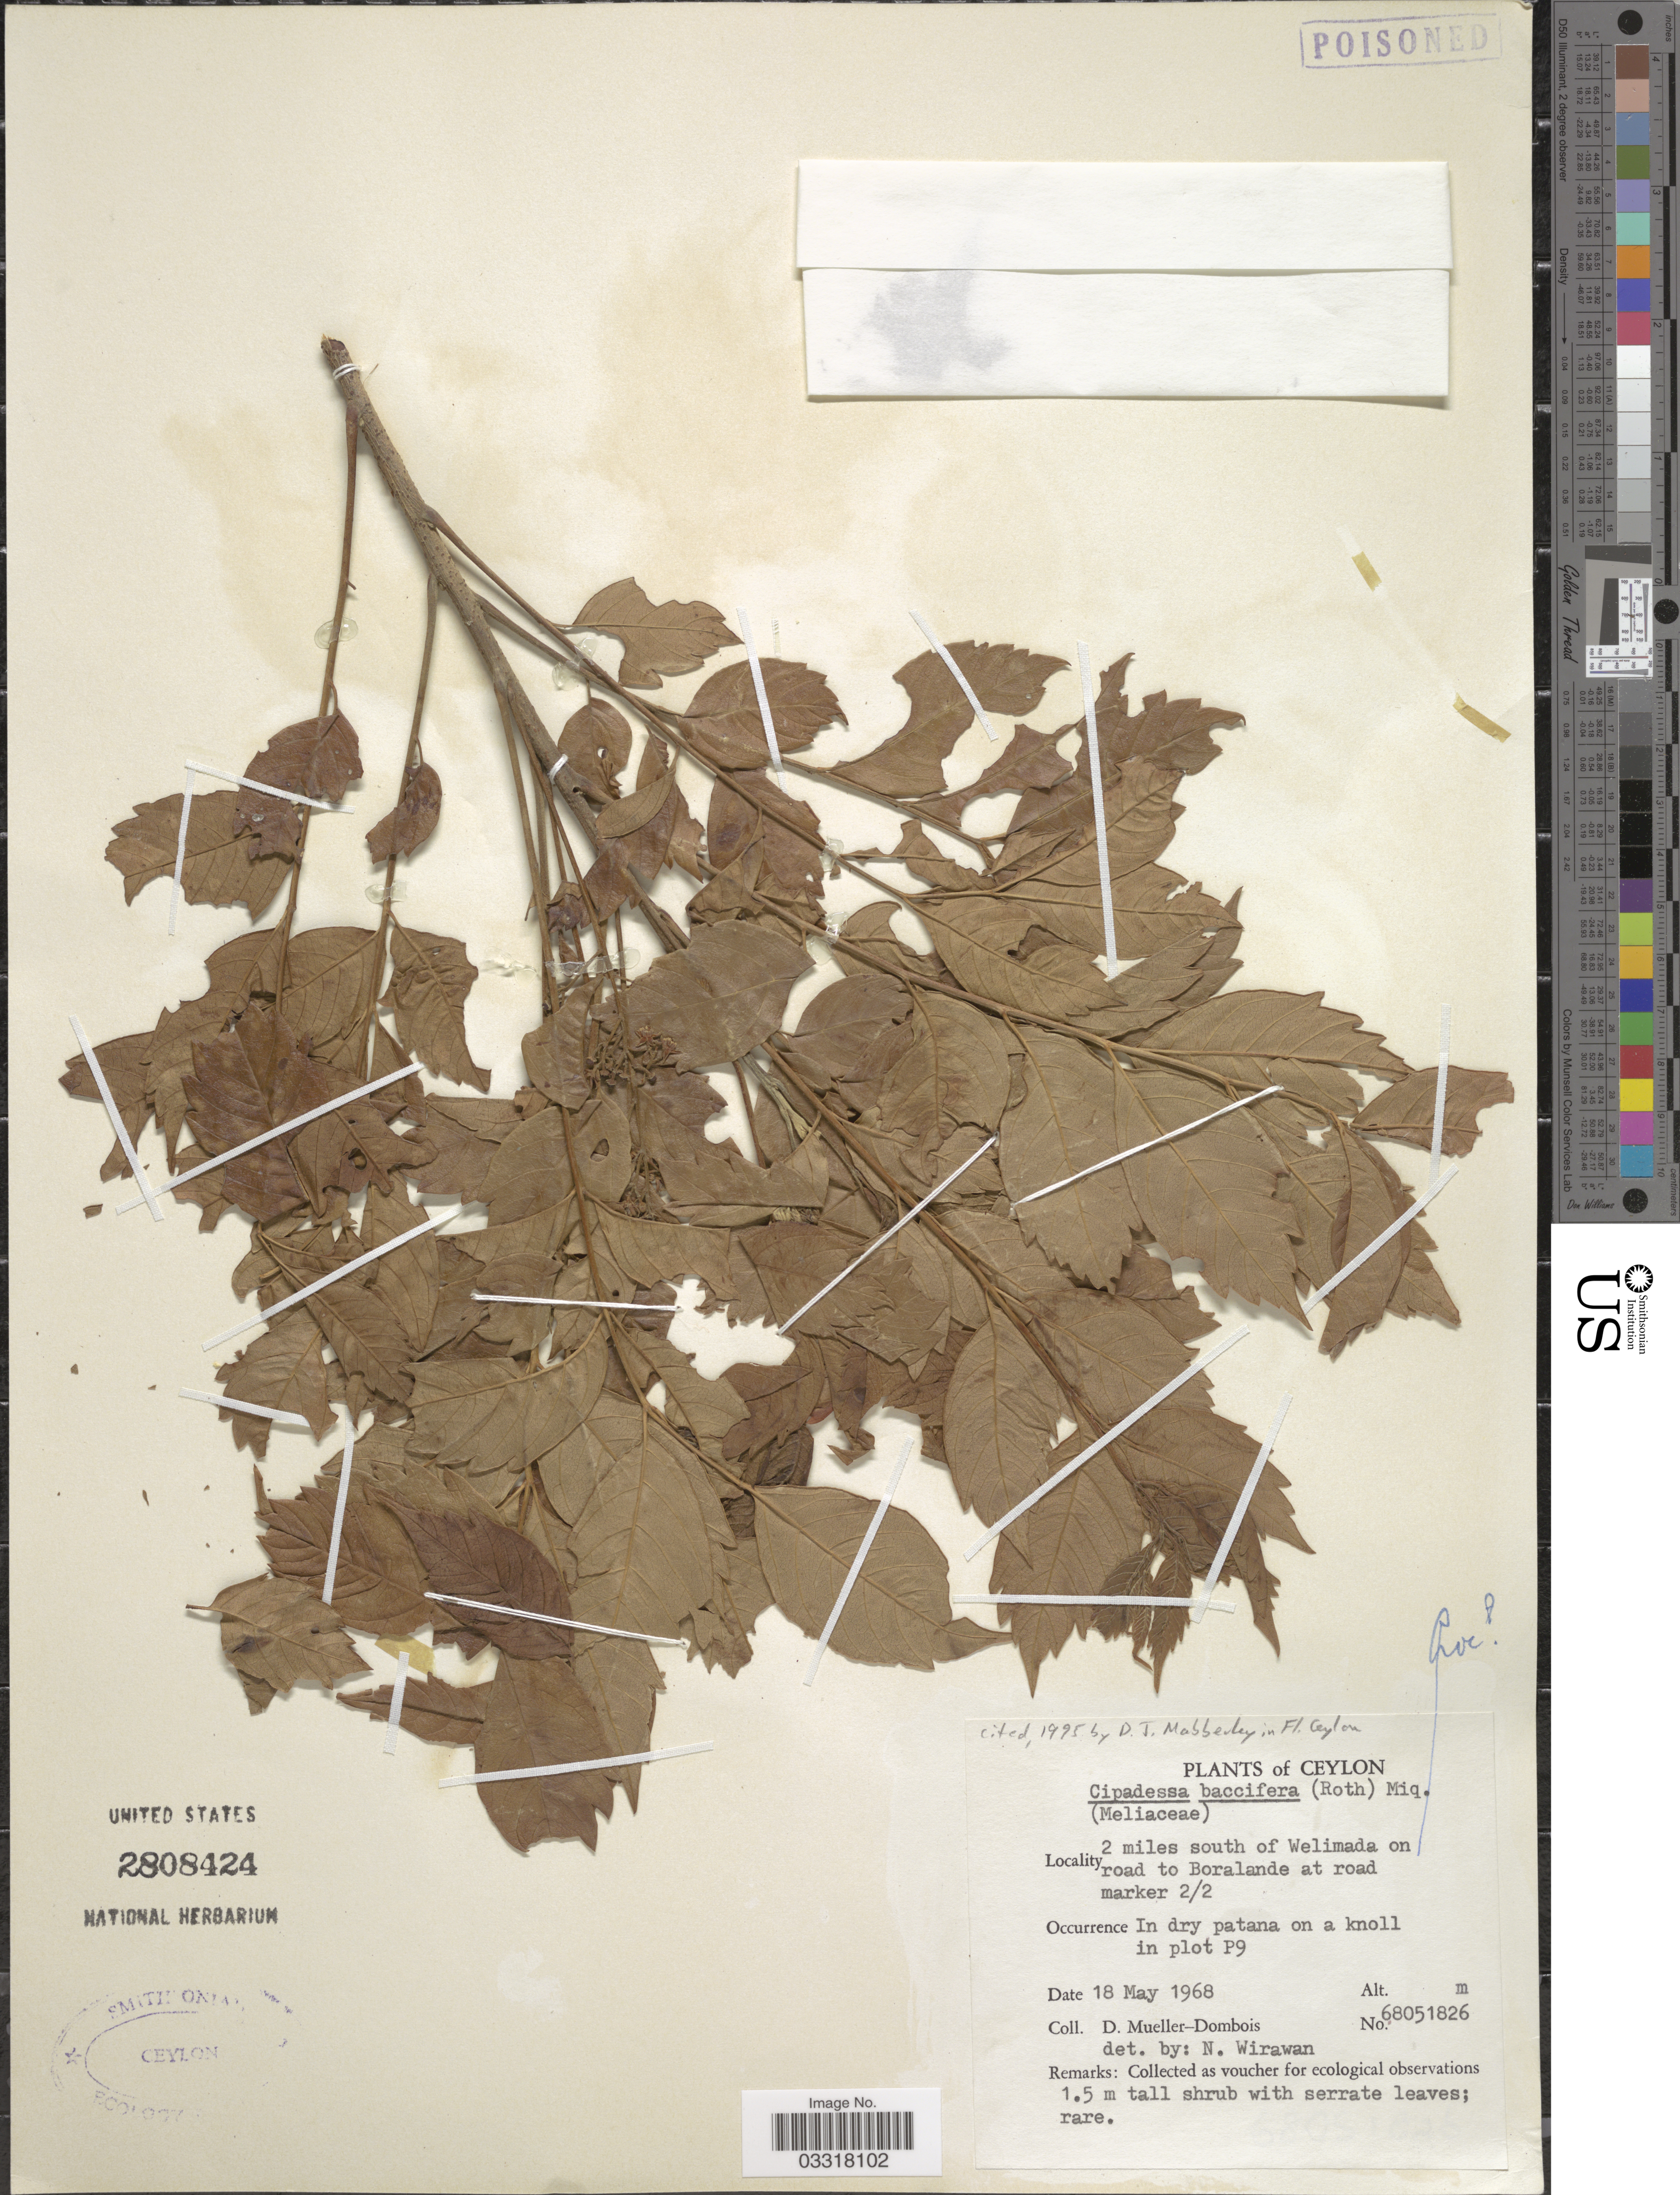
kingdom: Plantae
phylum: Tracheophyta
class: Magnoliopsida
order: Sapindales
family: Meliaceae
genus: Cipadessa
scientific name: Cipadessa baccifera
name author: Miq.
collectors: D. Mueller-Dombois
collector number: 68051826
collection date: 1968-05-18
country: Sri Lanka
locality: Ceylon. 2 miles south of Welimada on road to Boralande at road marker 2/2. In dry patana on a knoll in plot P9.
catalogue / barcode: US 2808424